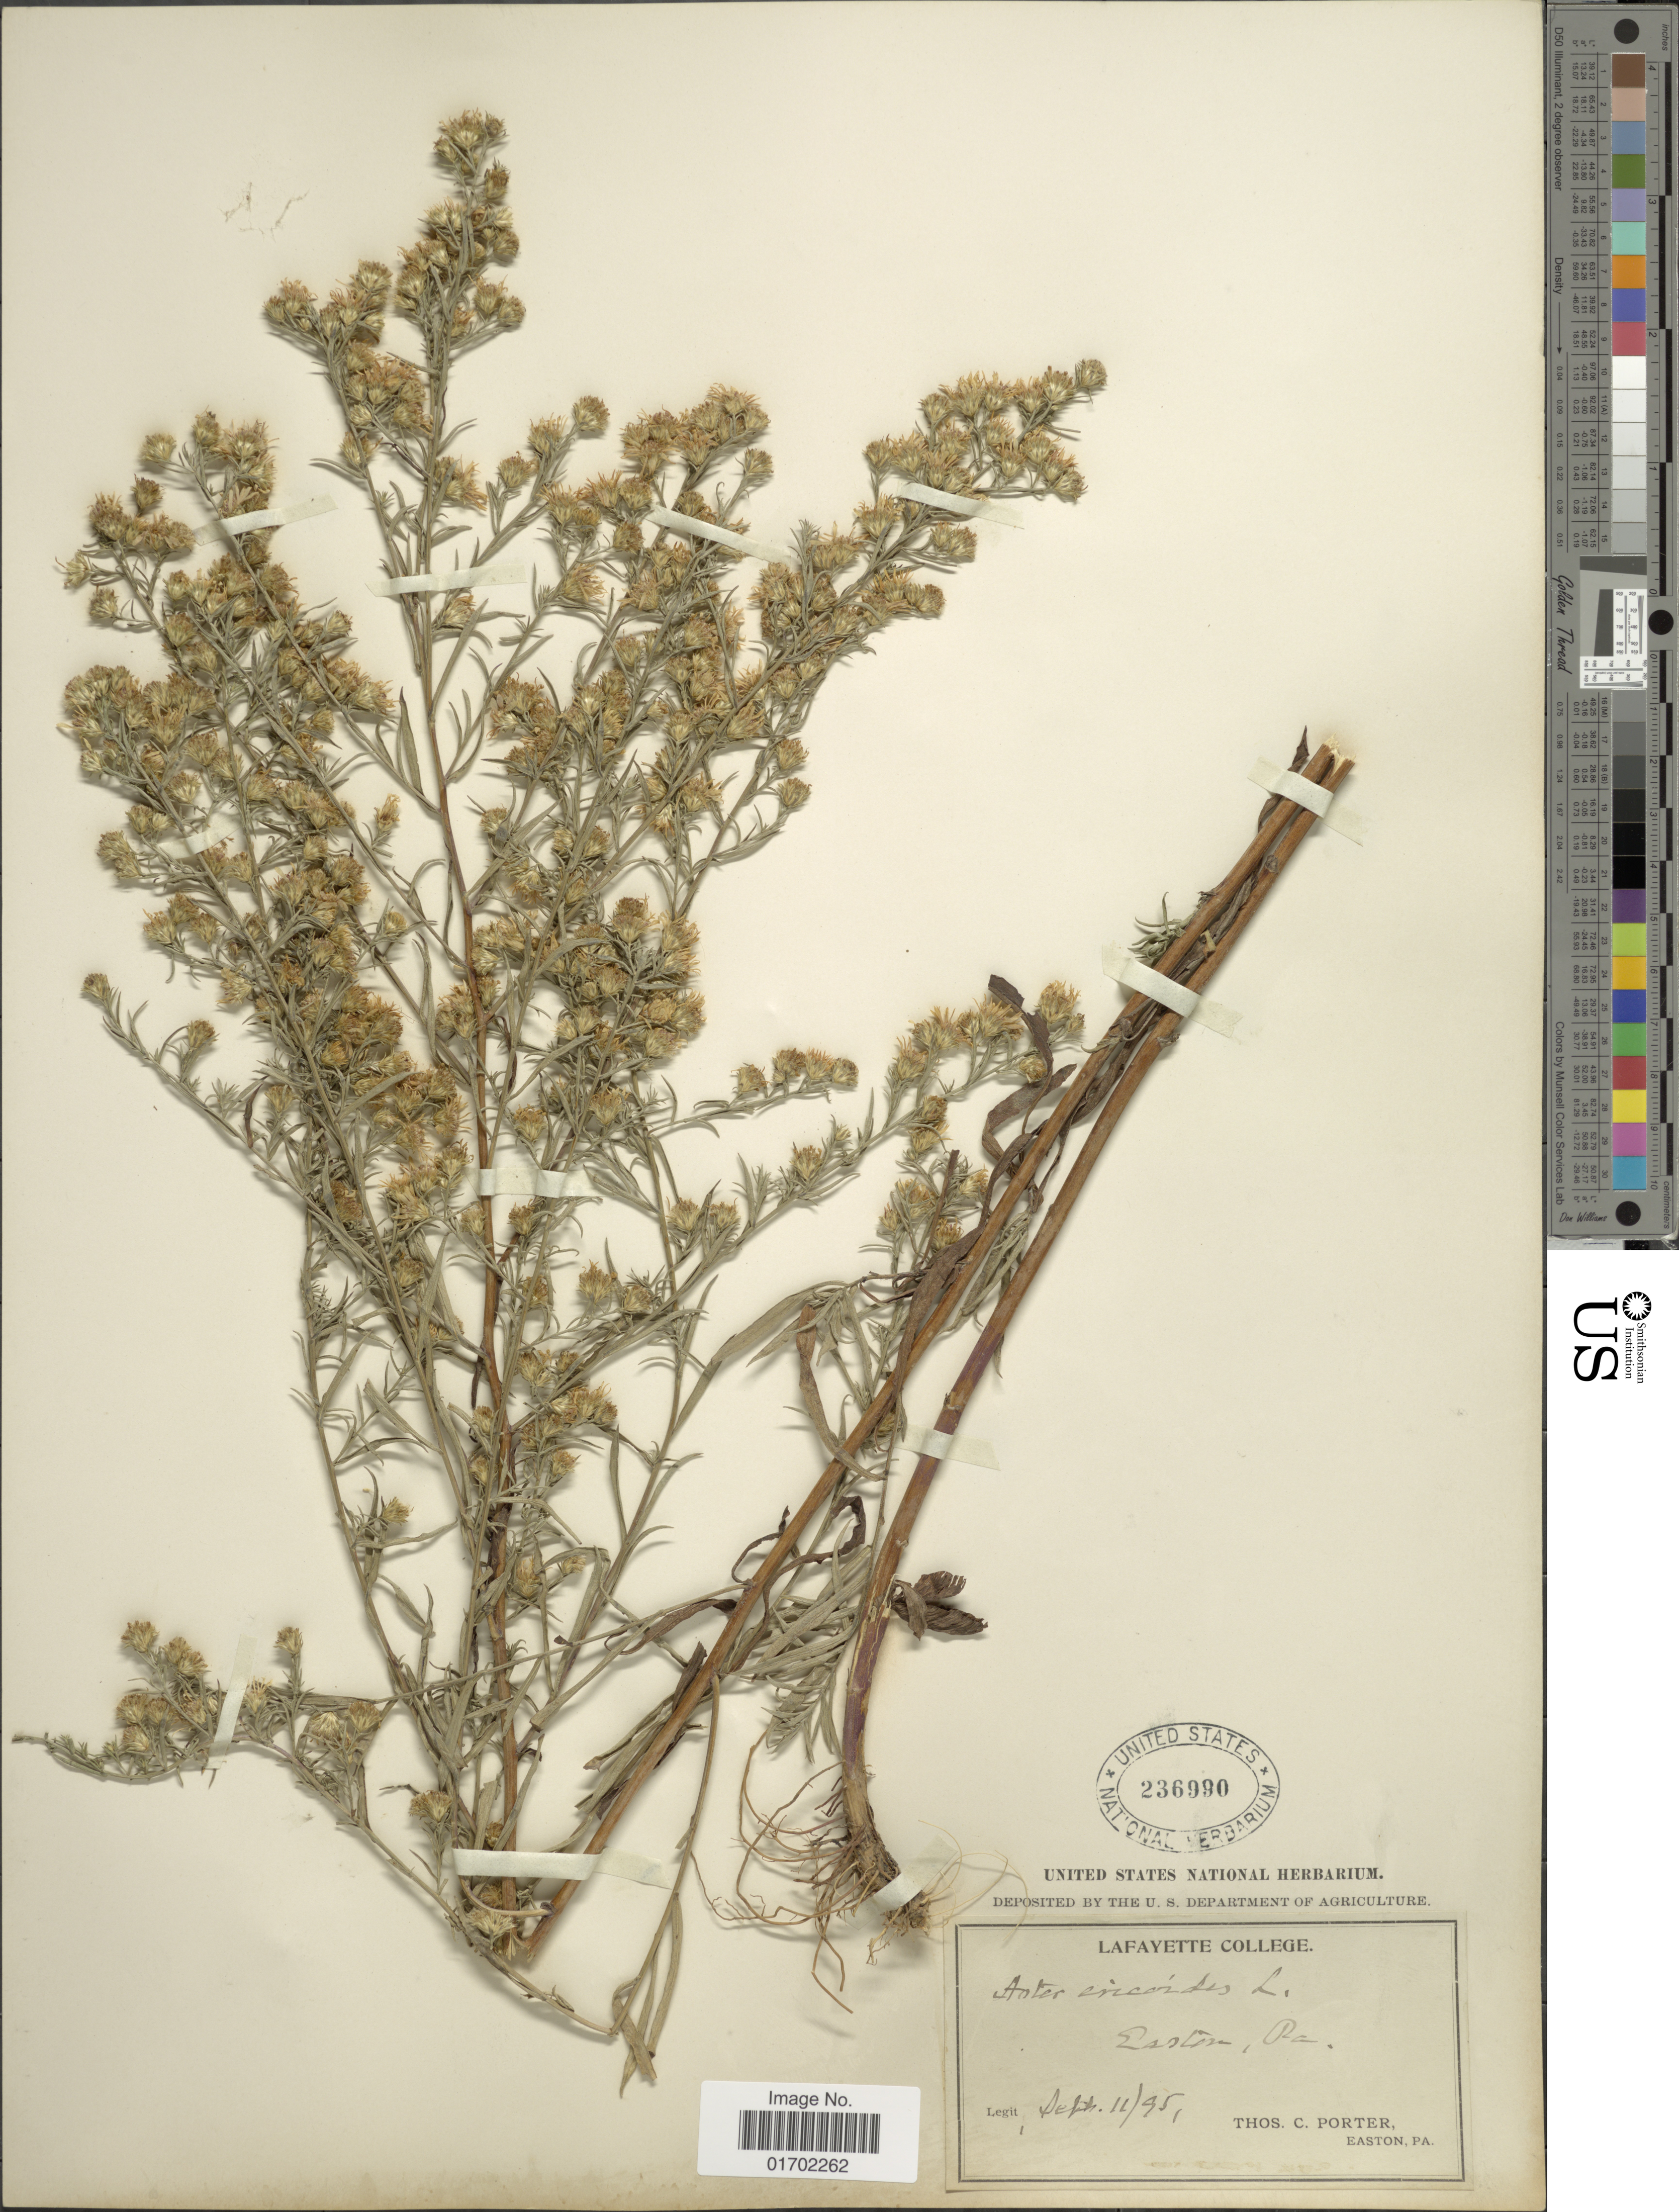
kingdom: Plantae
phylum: Tracheophyta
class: Magnoliopsida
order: Asterales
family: Asteraceae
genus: Symphyotrichum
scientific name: Symphyotrichum pilosum var. pilosum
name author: (Willd.) G.L. Nesom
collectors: T. C. Porter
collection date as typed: Transcribed d/m/y: 11/9/95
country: United States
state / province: Pennsylvania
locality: Easton, Pa.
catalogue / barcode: US 236990